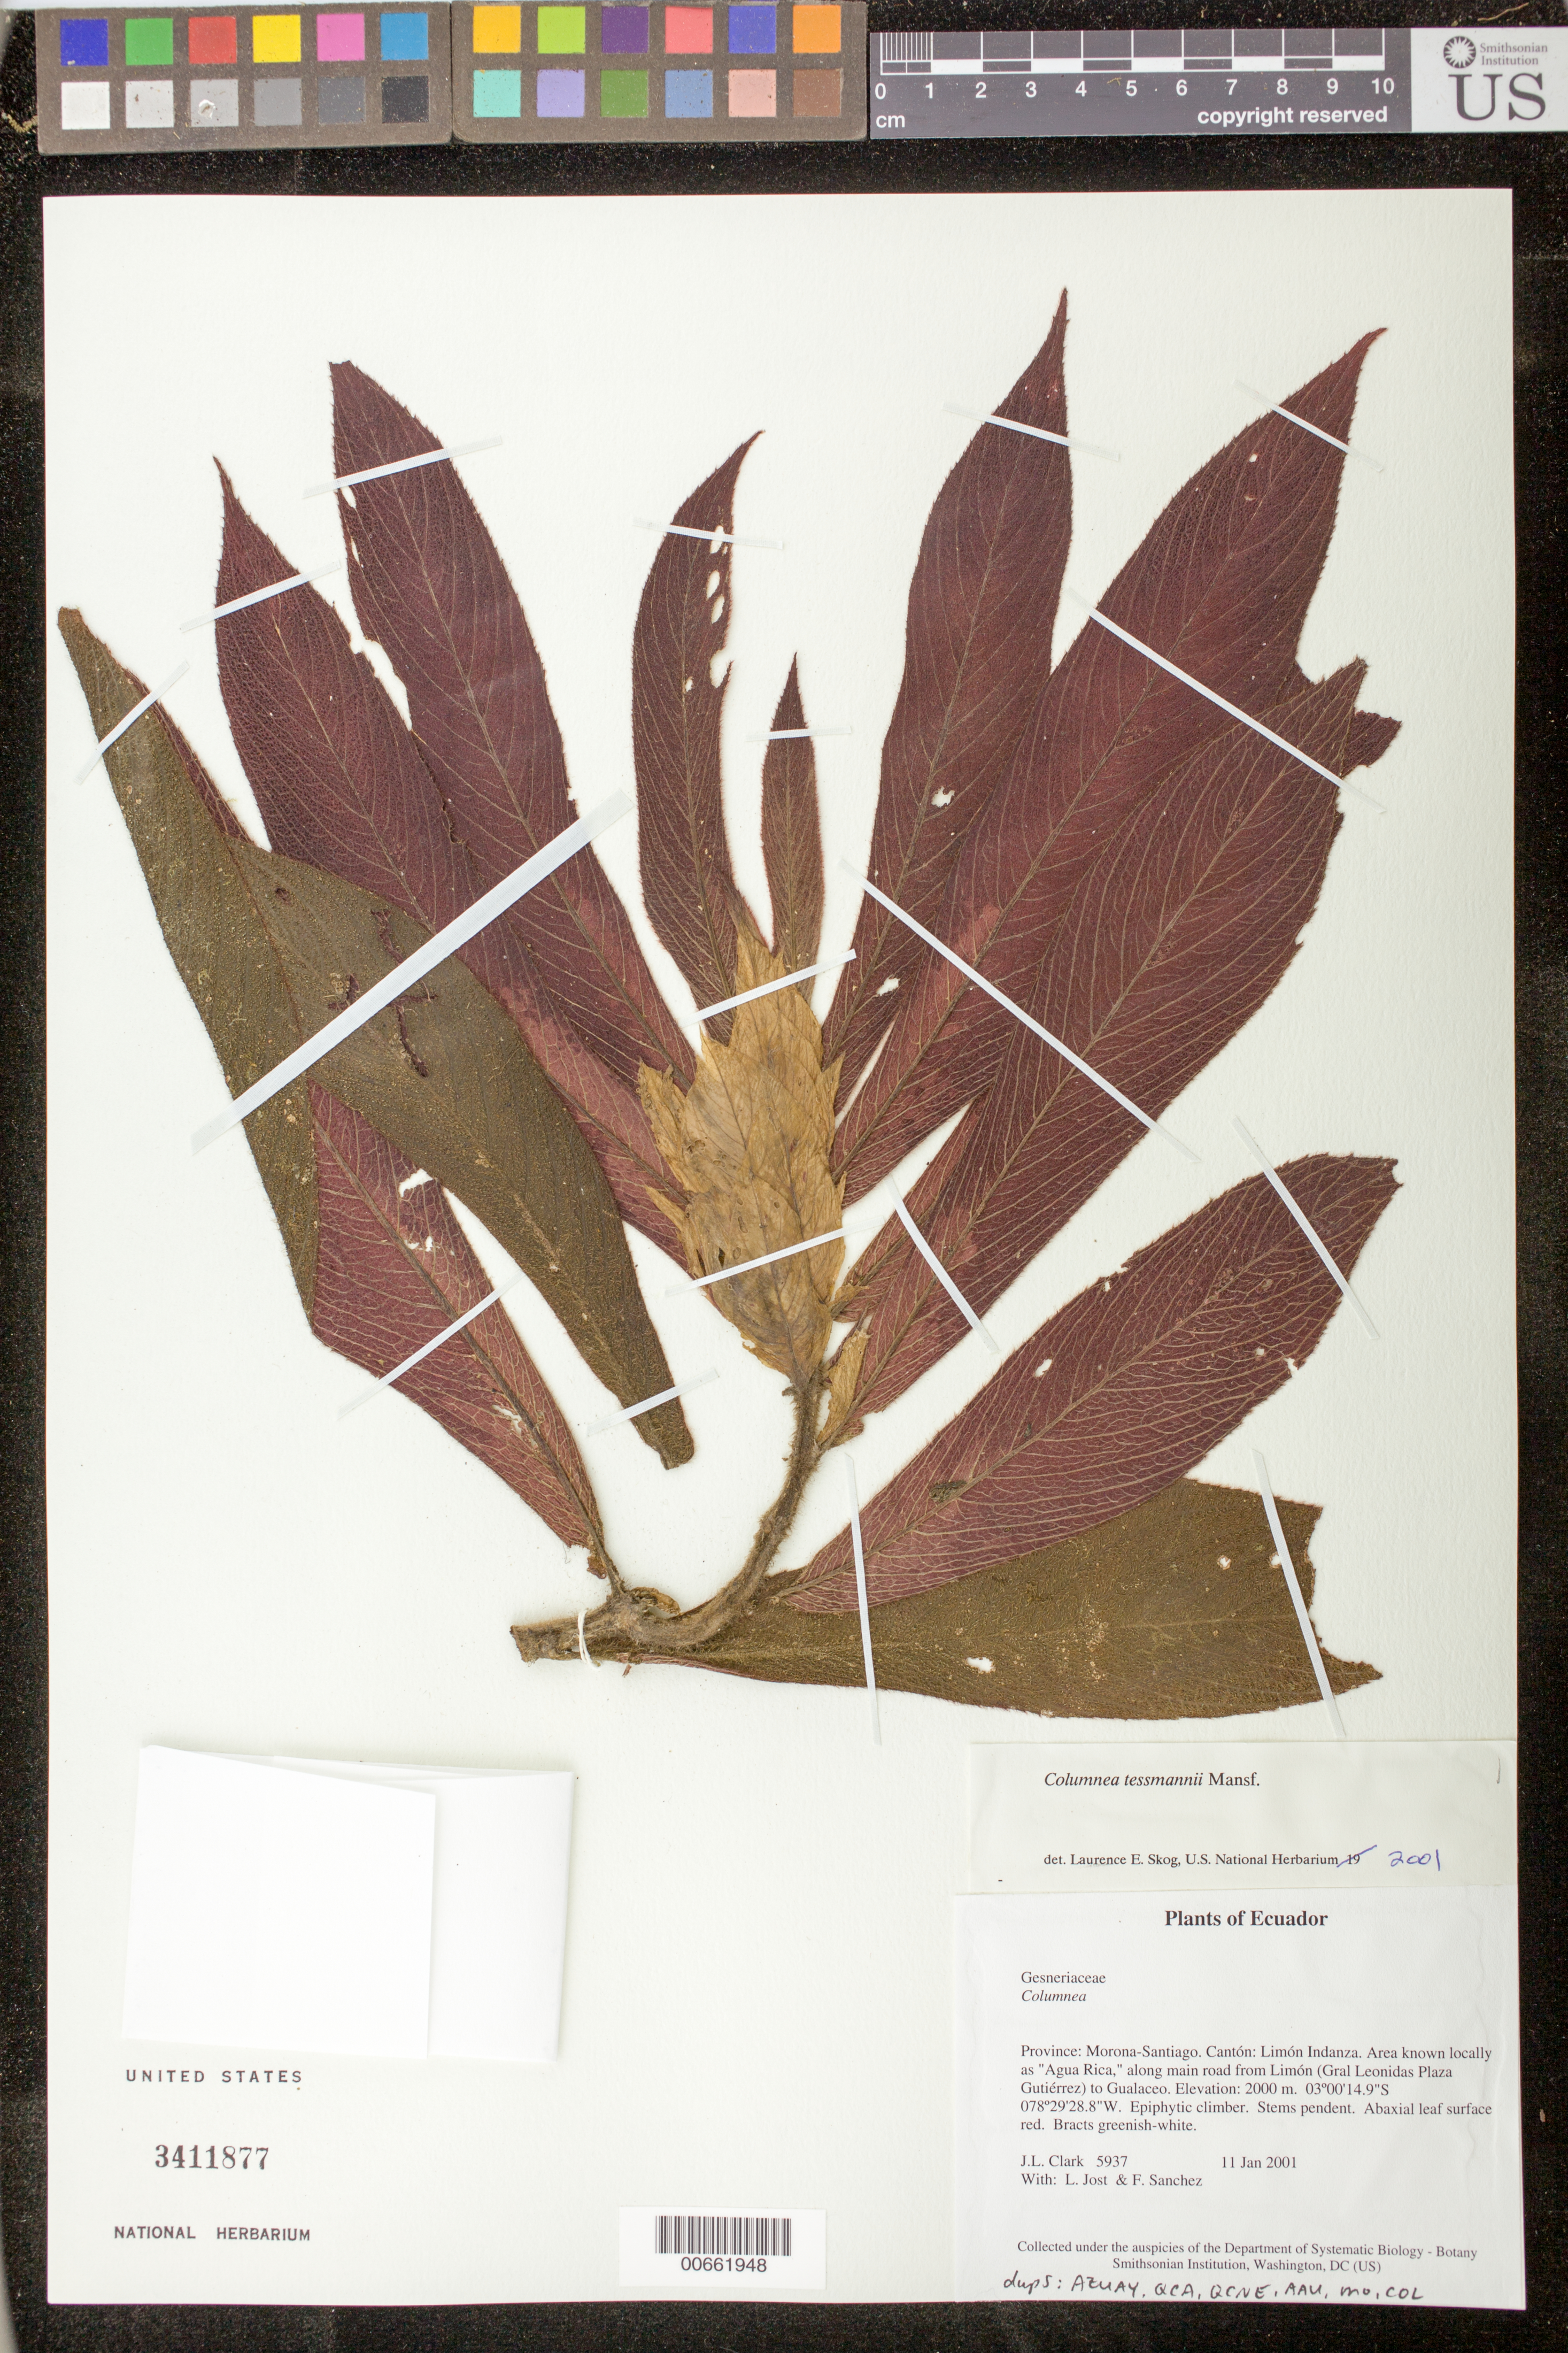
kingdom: Plantae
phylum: Tracheophyta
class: Magnoliopsida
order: Lamiales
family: Gesneriaceae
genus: Columnea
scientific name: Columnea tessmannii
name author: Mansf.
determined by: Clark, J. L., (SEL), The Marie Selby Botanical Garden (UNITED STATES)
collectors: J. L. Clark, L. Jost & F. Sanchez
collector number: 5937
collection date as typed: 11 Jan 2001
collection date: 2001-01-11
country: Ecuador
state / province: Morona-Santiago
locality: Cantón: Limón Indanza. Area known locally as "Agua Rica," along main road from Limón (Gral Leonidas Plaza Gutiérrez) to Gualaceo.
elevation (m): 2000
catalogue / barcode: US 3411877